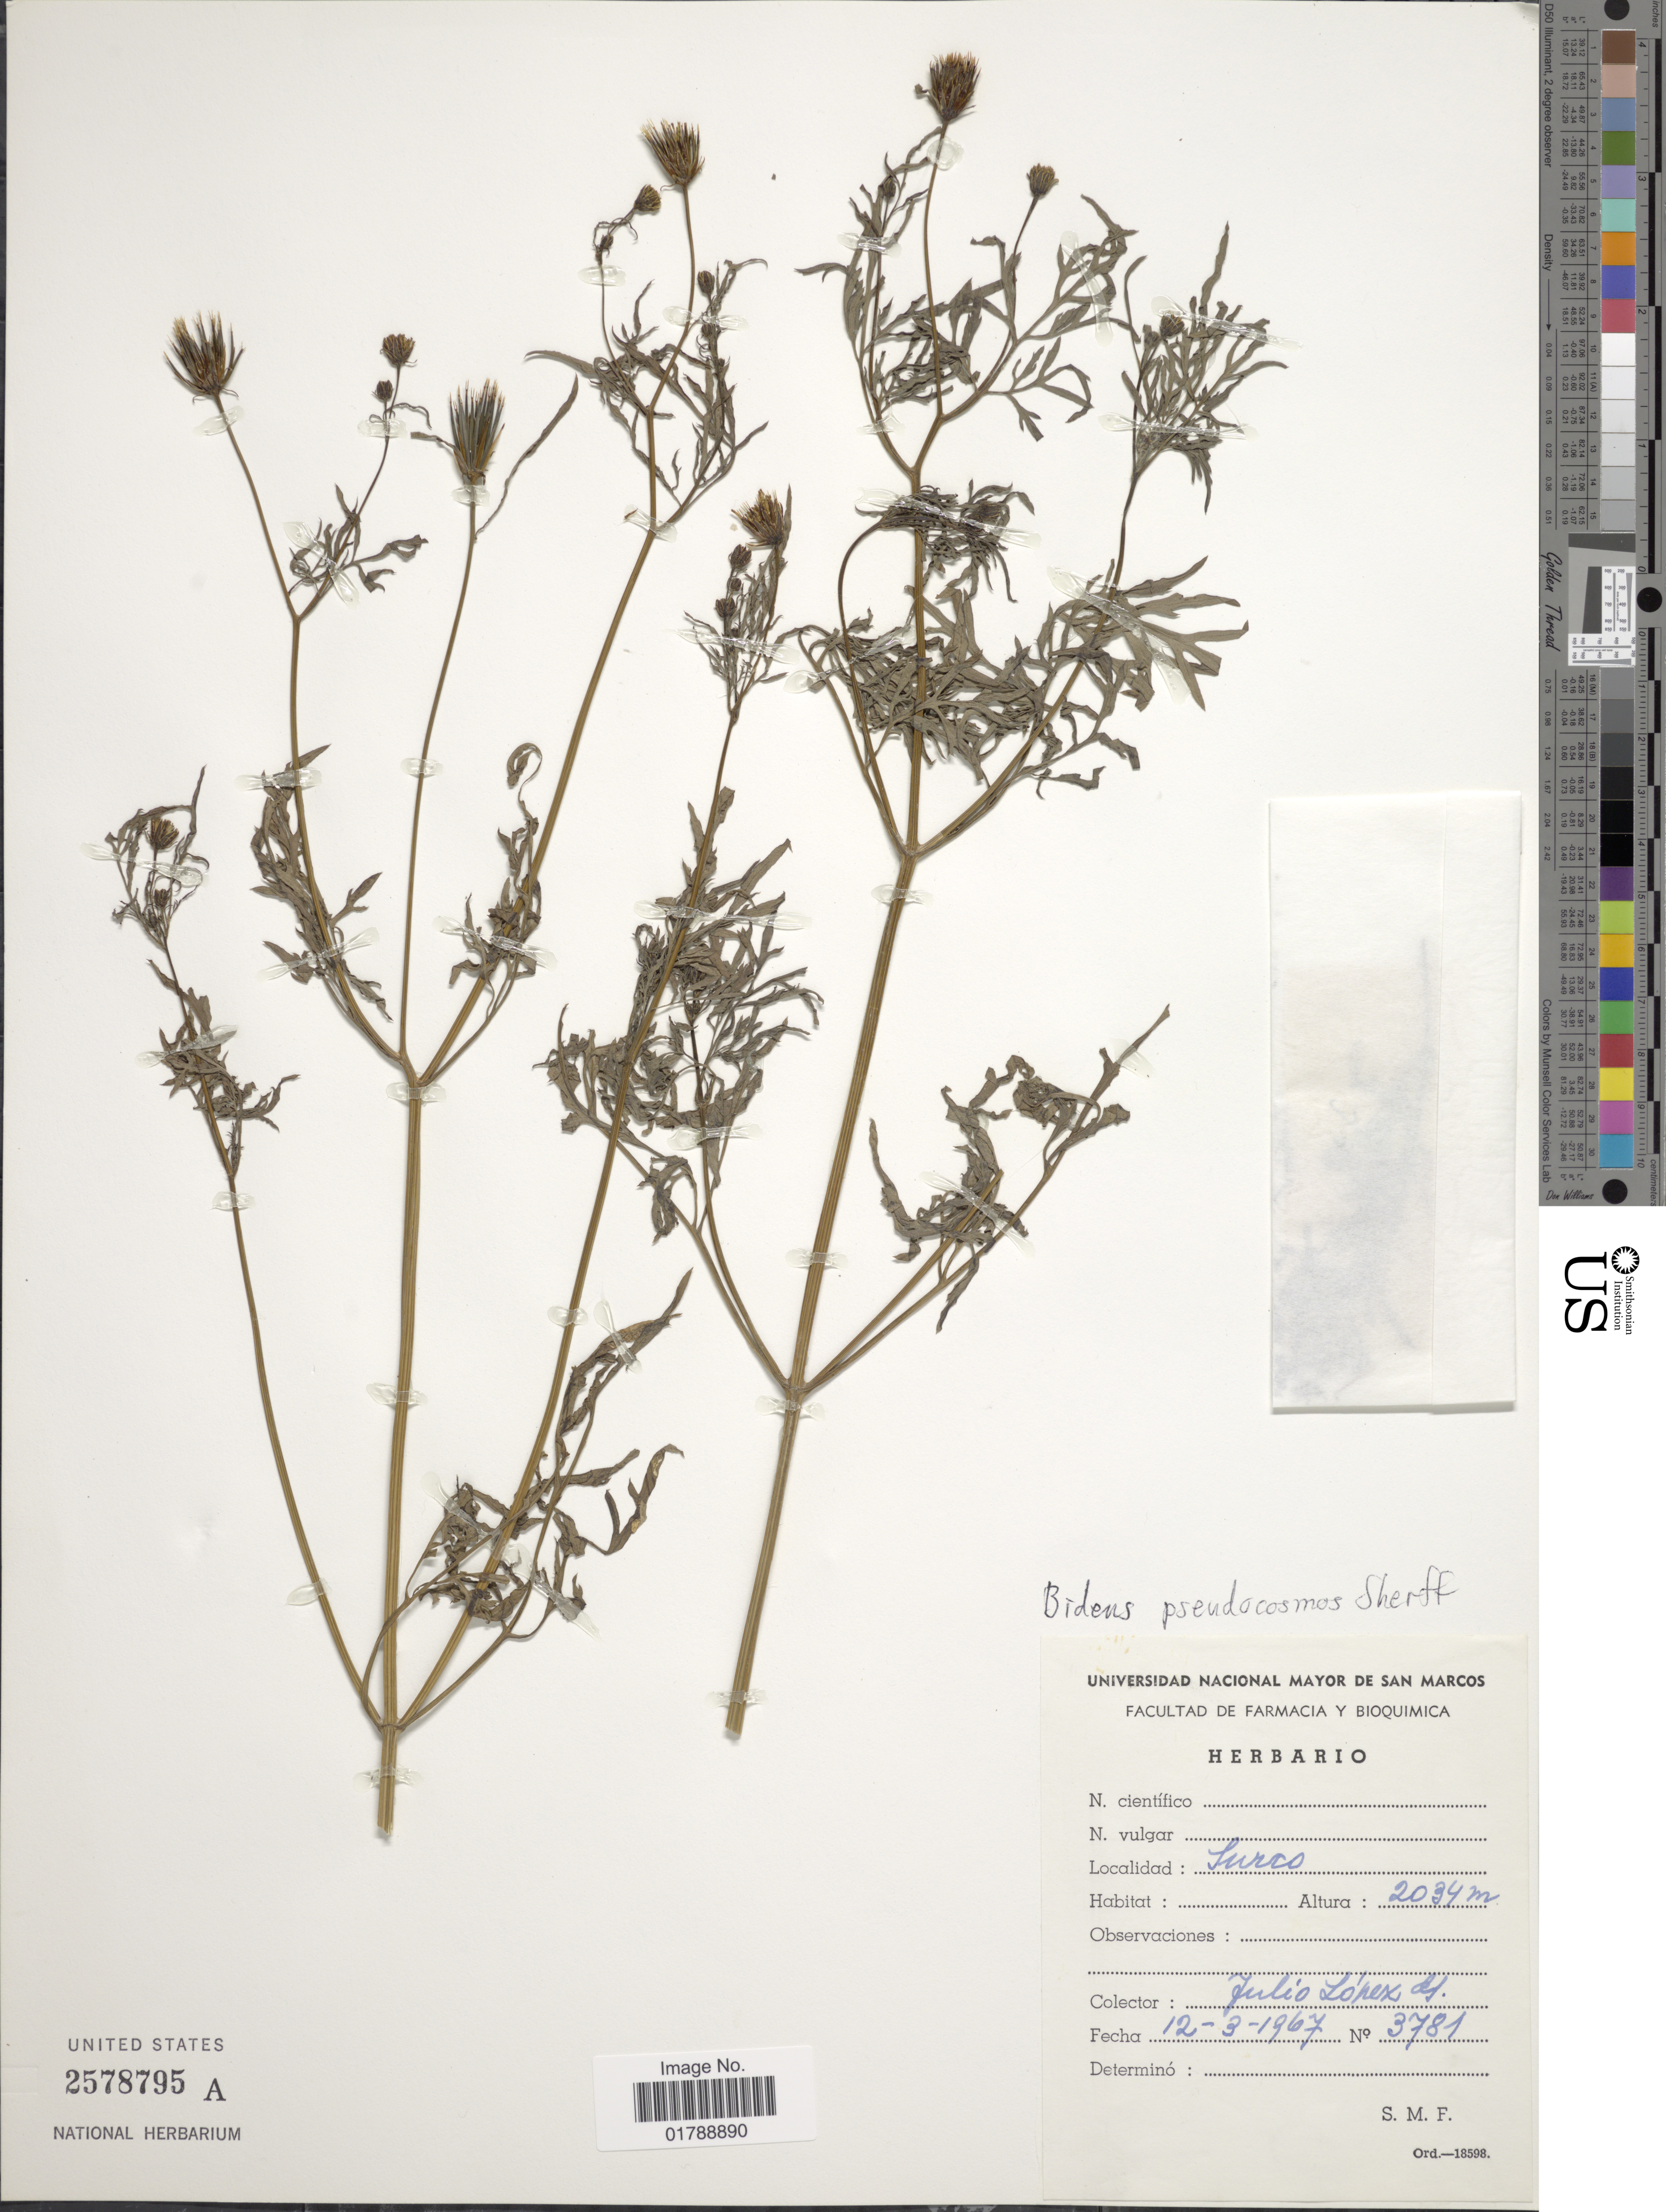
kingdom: Plantae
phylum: Tracheophyta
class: Magnoliopsida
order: Asterales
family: Asteraceae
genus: Bidens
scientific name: Bidens pseudocosmos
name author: Sherff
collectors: J. Lopez M.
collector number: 3781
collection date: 1967-03-12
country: Peru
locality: Surco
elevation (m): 2034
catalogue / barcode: US 2578795A